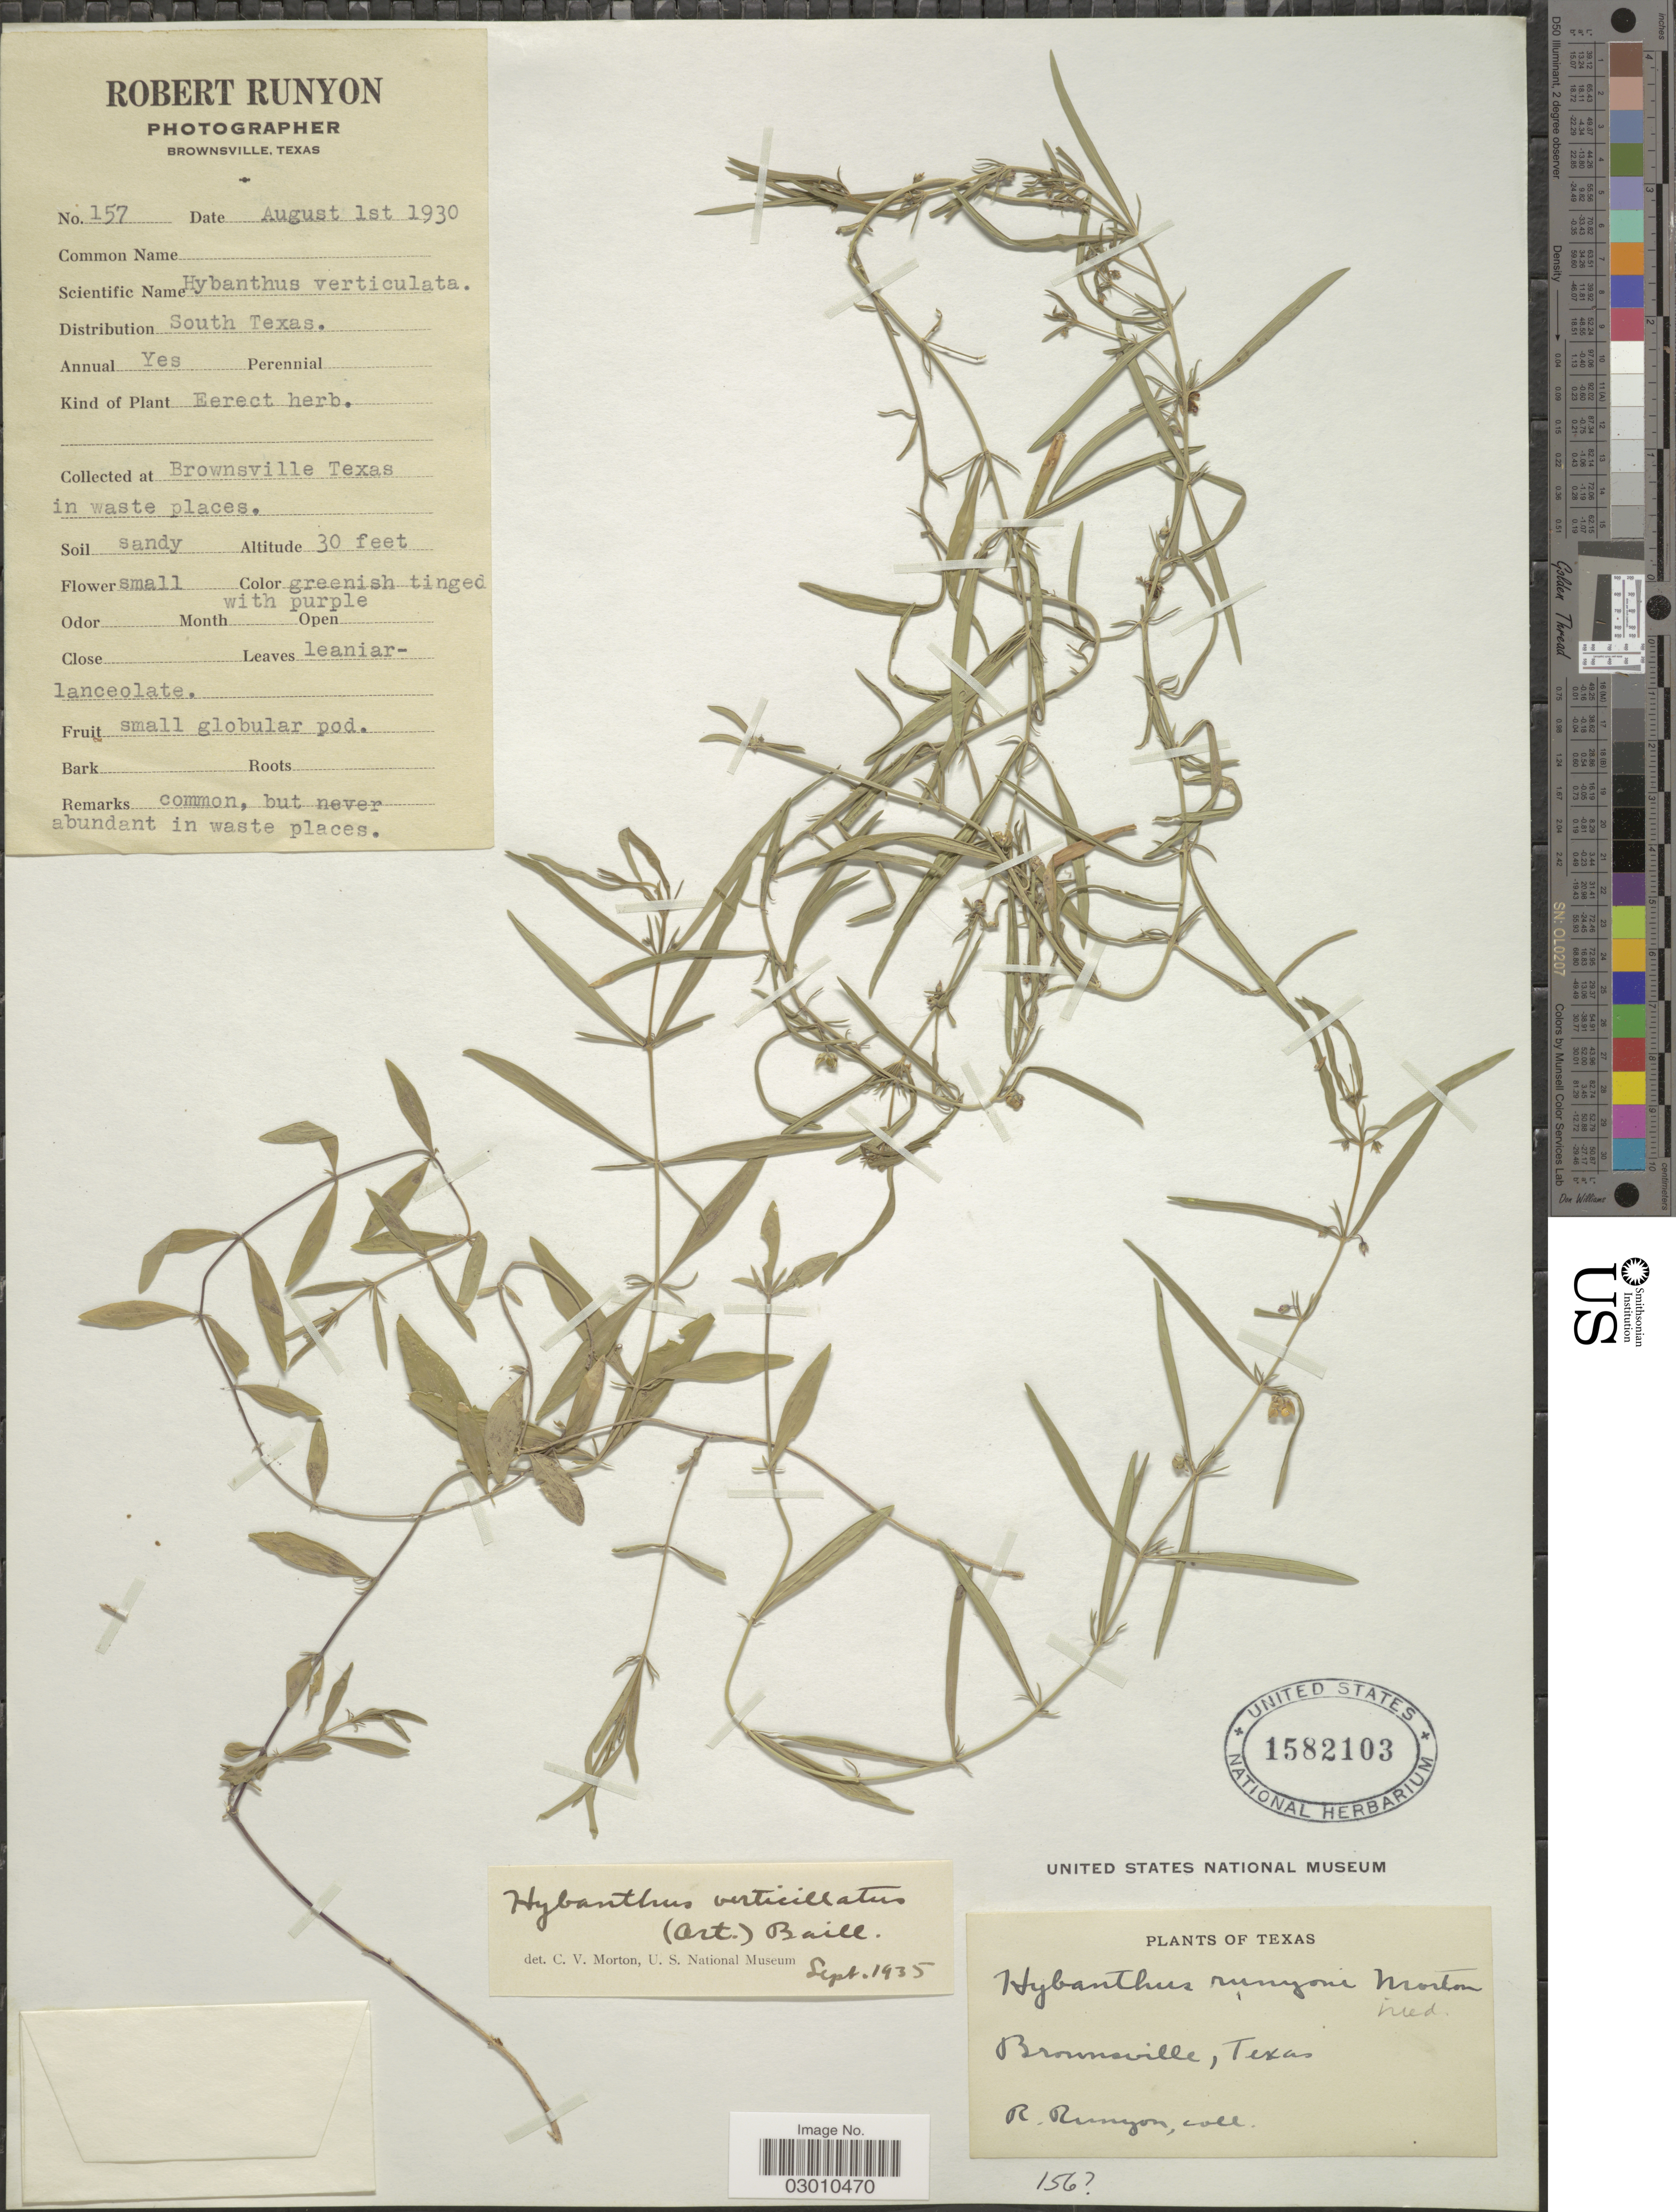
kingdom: Plantae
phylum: Tracheophyta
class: Magnoliopsida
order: Malpighiales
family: Violaceae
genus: Pombalia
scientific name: Pombalia verticillata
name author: (Ortega) Paula-Souza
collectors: R. Runyon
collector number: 157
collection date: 1930-08-01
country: United States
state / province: Texas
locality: Brownsville.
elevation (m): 9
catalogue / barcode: US 1582103